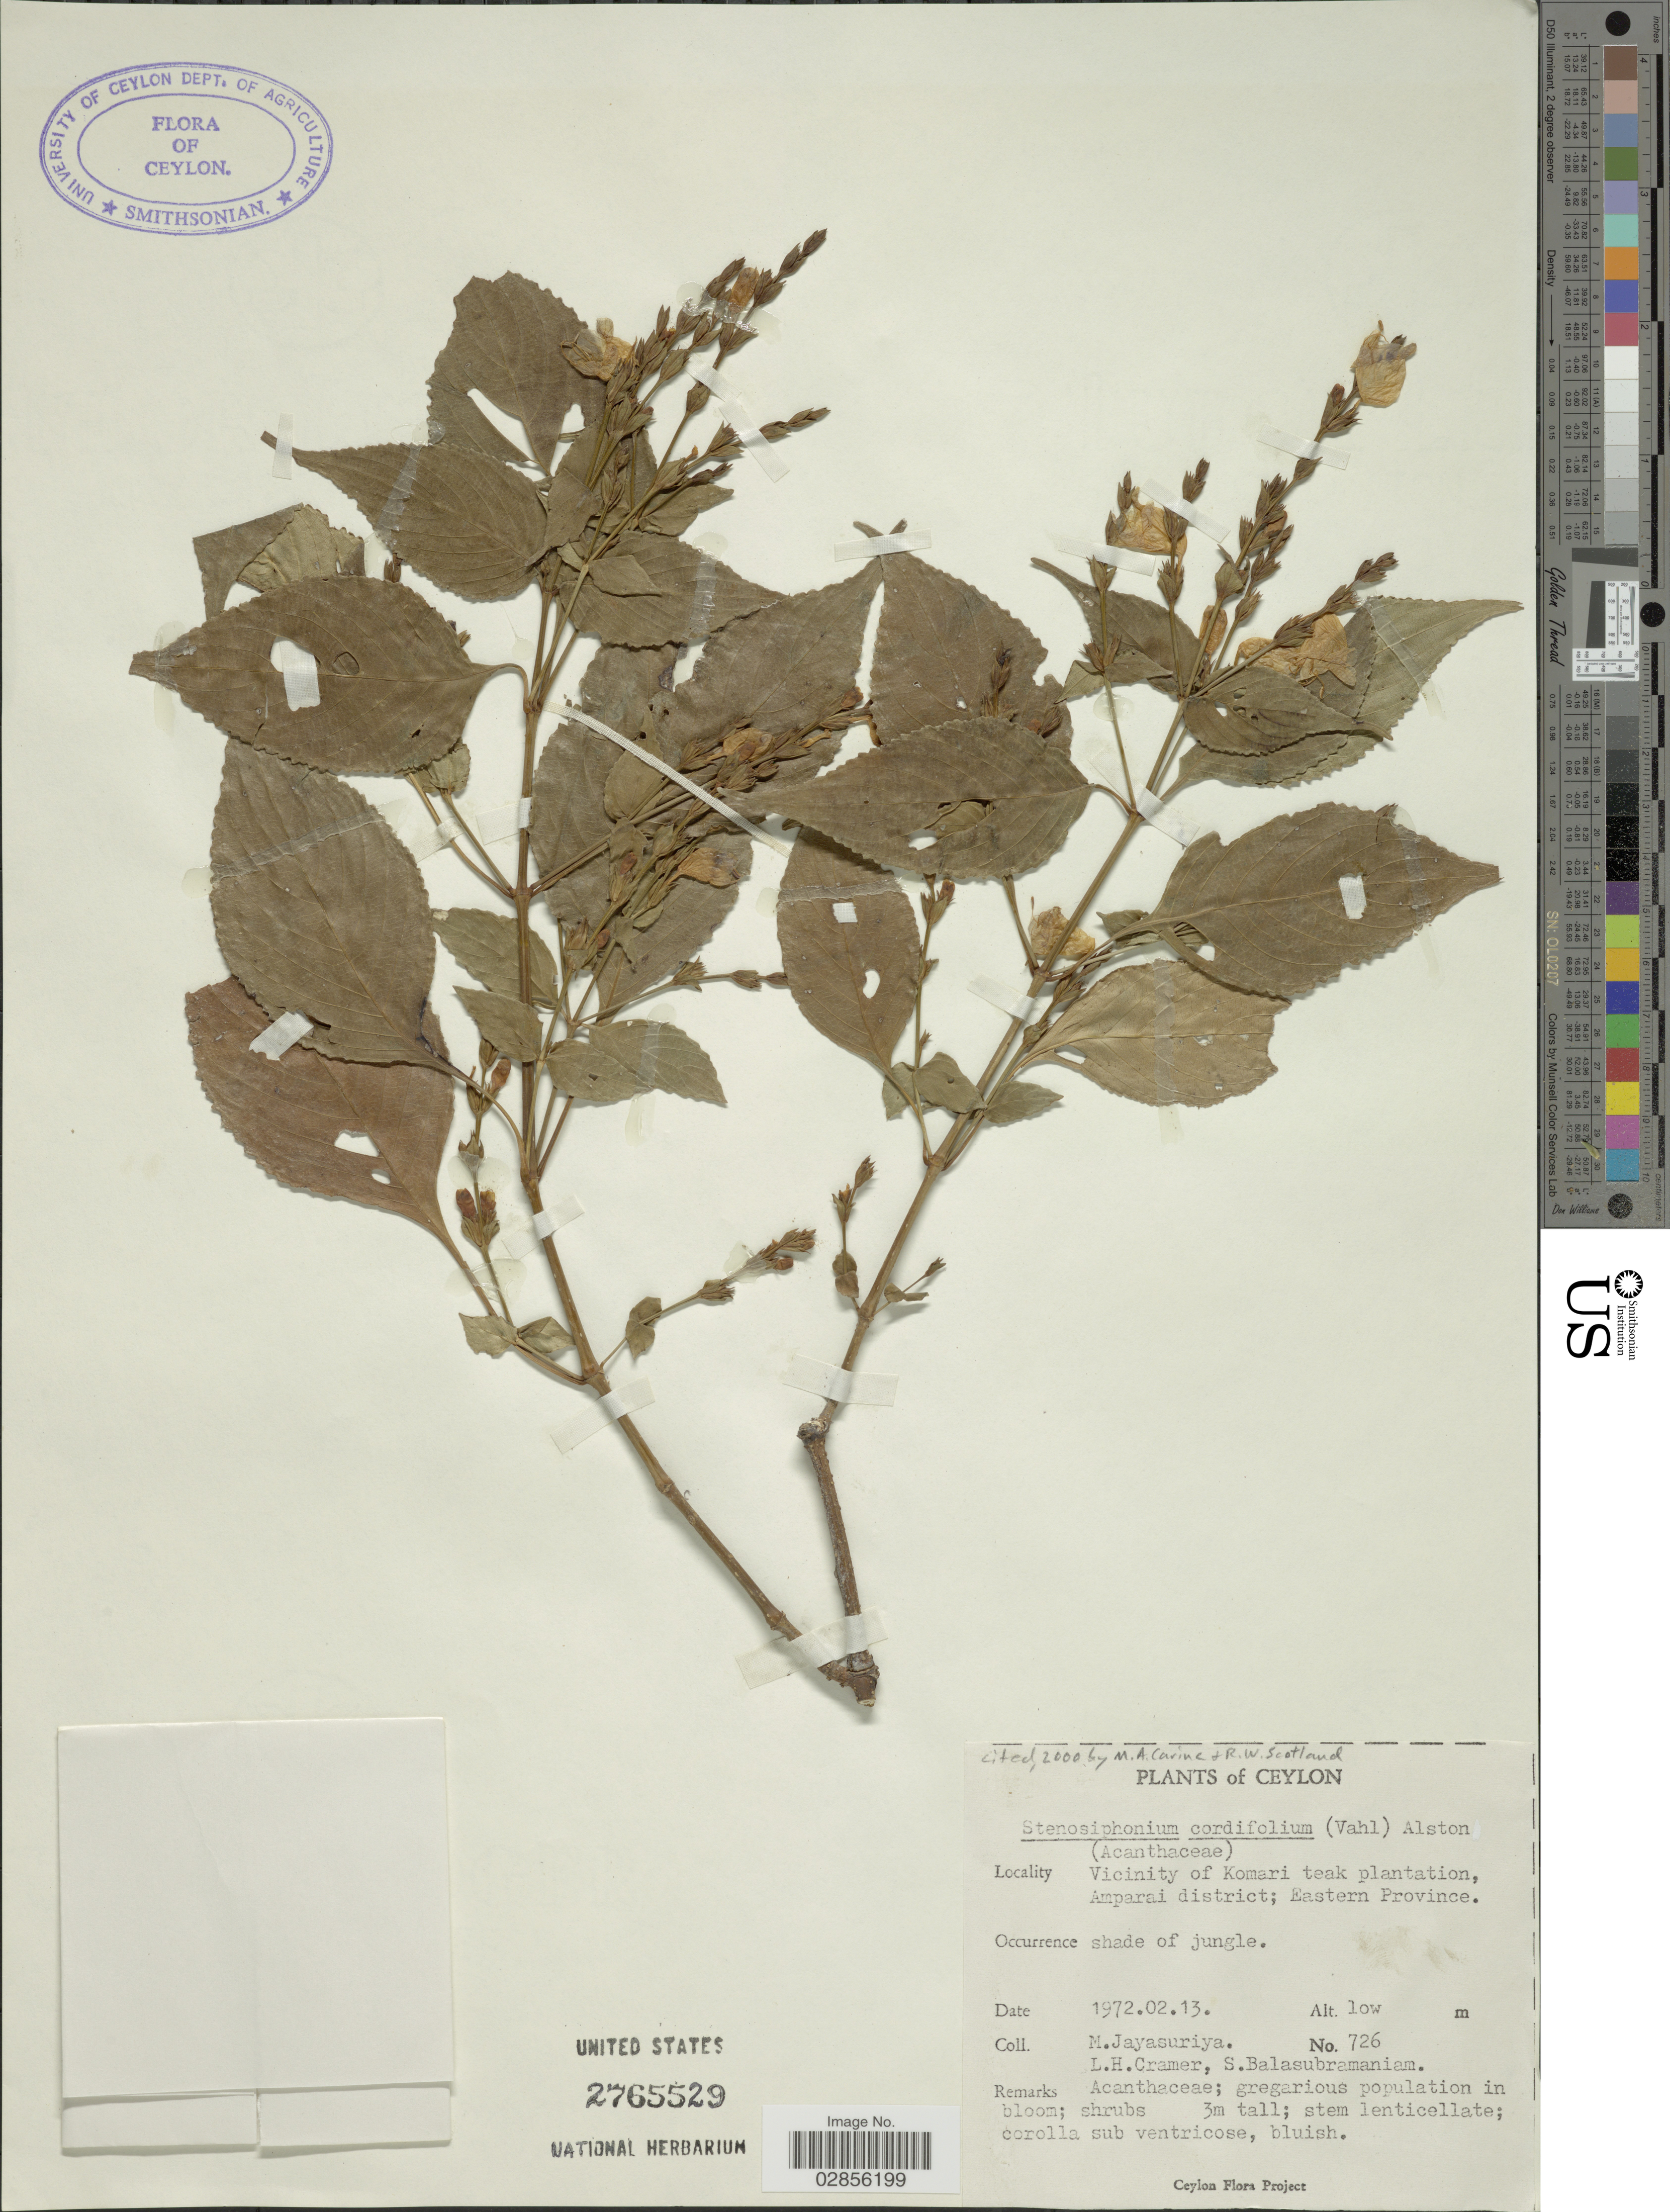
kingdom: Plantae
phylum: Tracheophyta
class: Magnoliopsida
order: Lamiales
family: Acanthaceae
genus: Stenosiphonium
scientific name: Stenosiphonium cordifolium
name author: (Vahl) Alston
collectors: M. Jayasuriya, L. H. Cramer & S. Balasubramaniam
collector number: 726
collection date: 1972-02-13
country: Sri Lanka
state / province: Eastern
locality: Ceylon. Vicinity of Komari teak plantation, Amparai district; Eastern Province.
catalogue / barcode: US 2765529